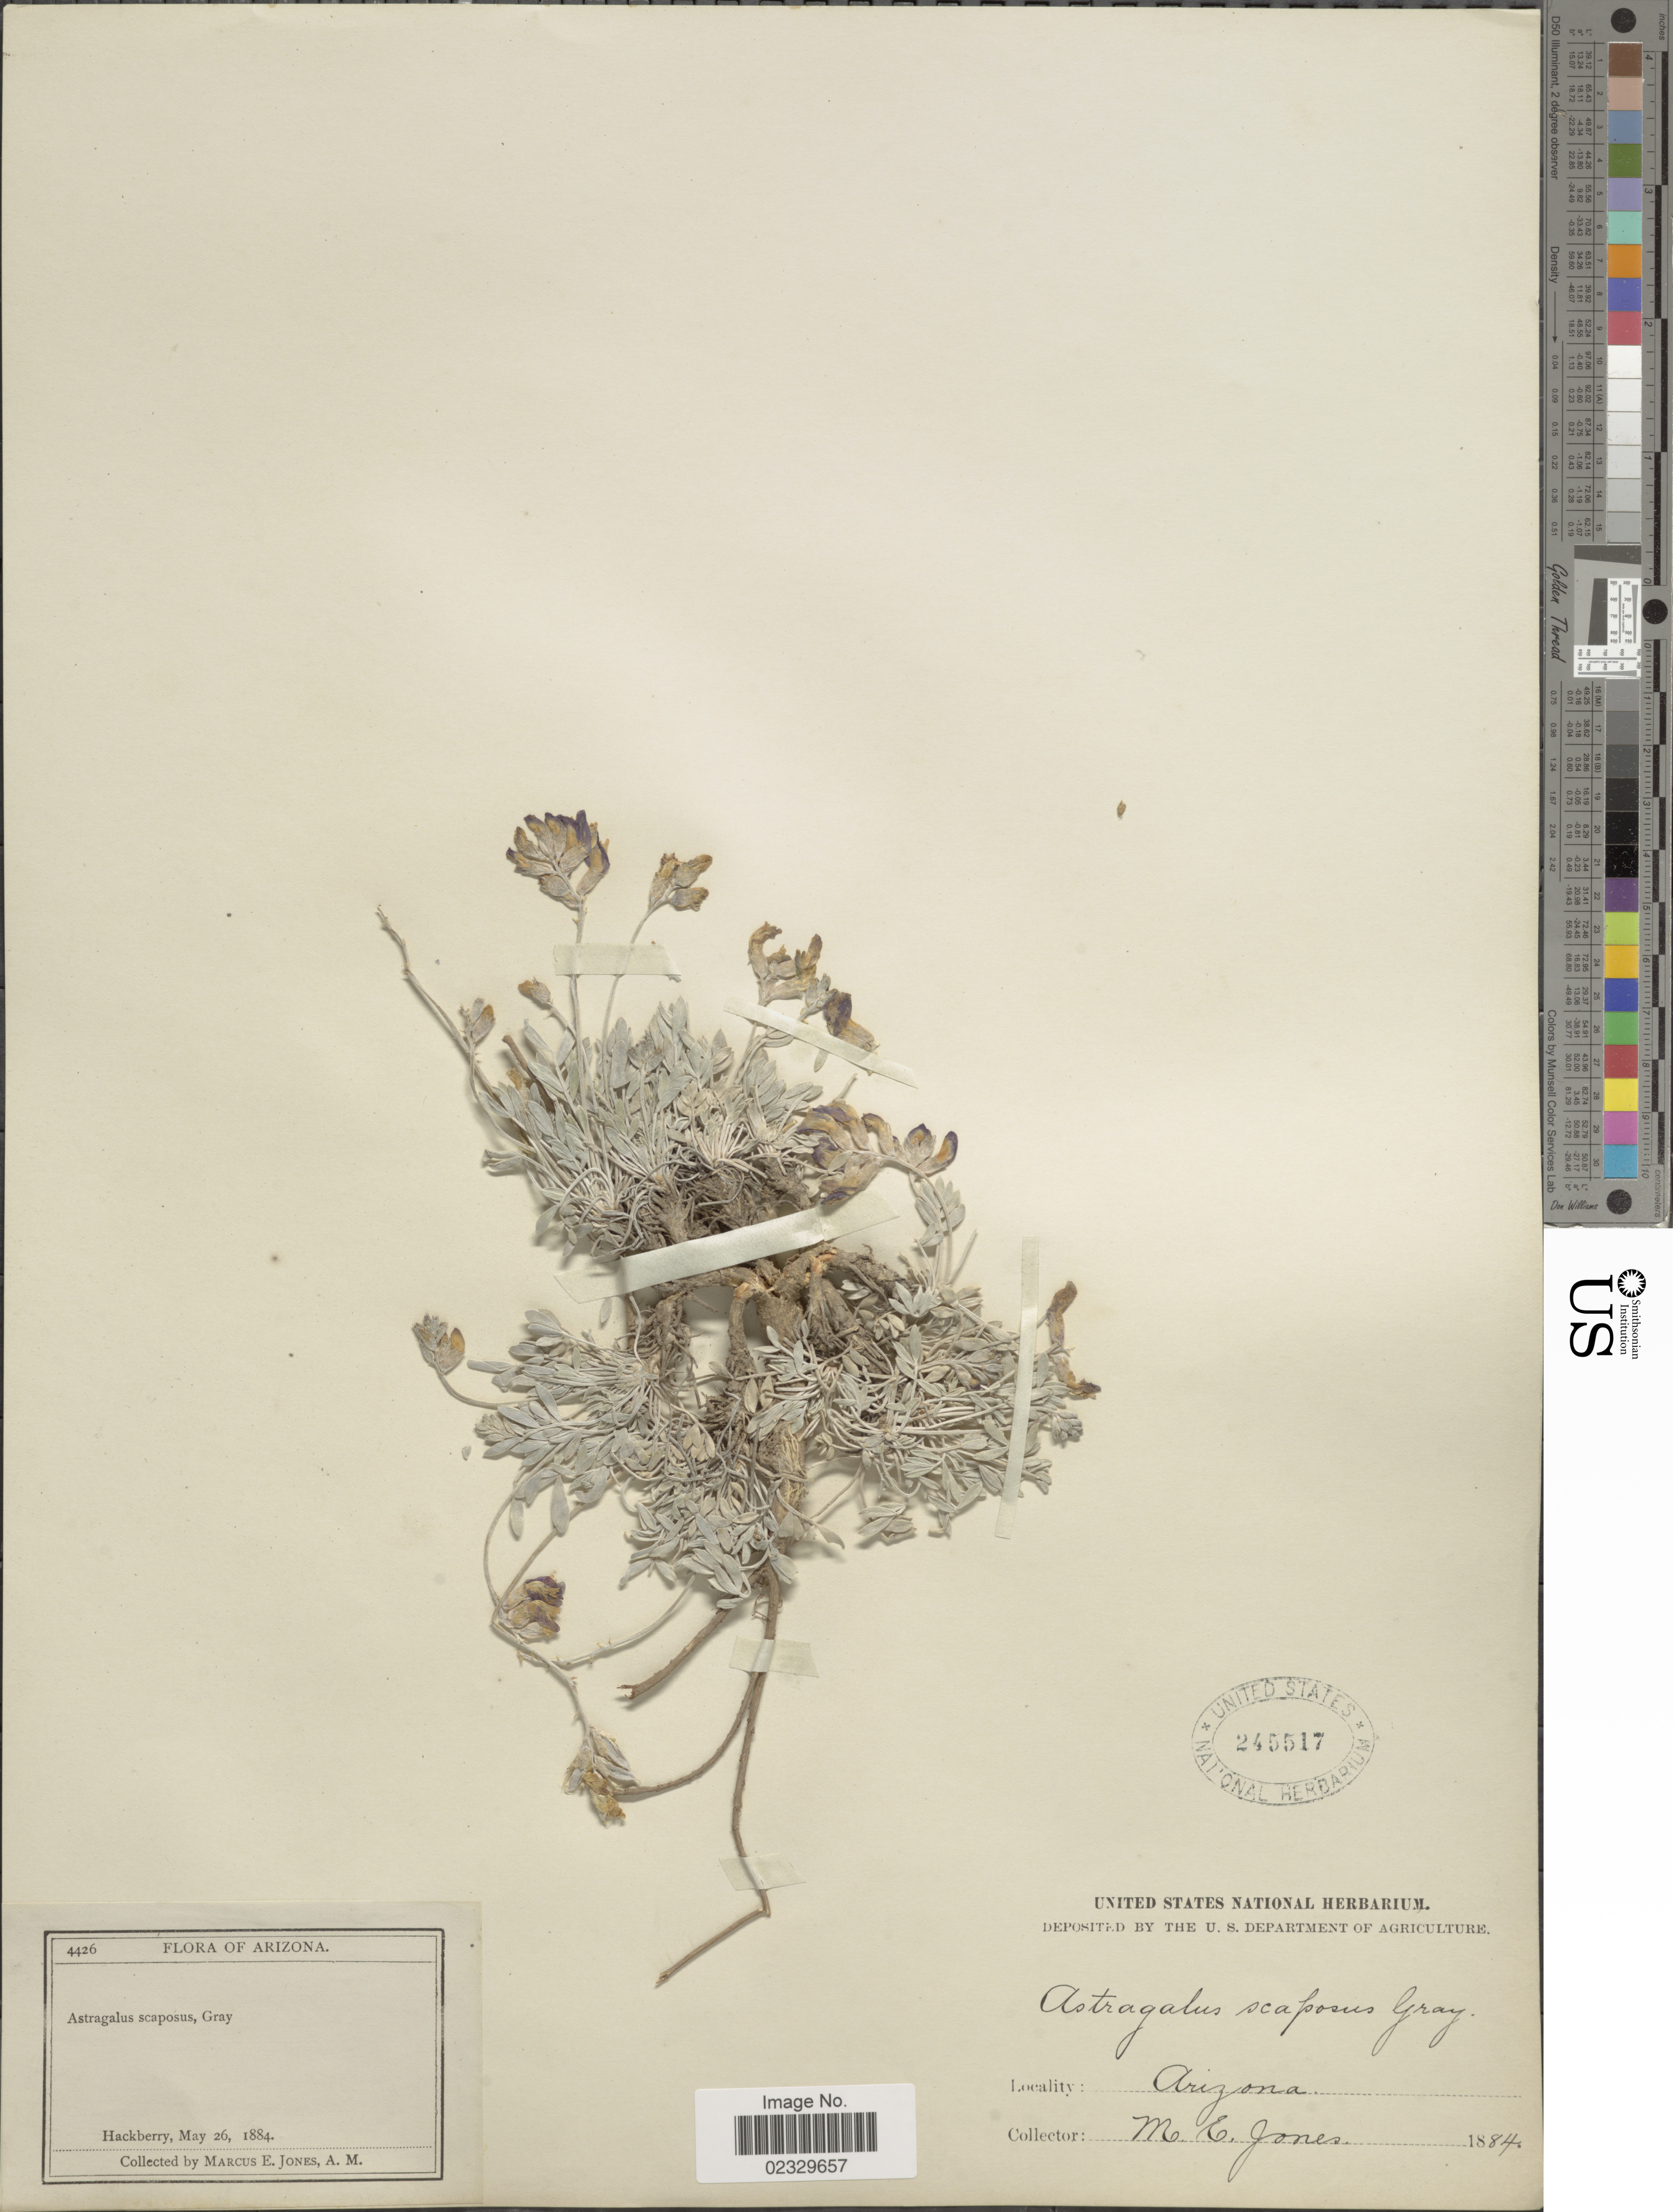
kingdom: Plantae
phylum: Tracheophyta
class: Magnoliopsida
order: Fabales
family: Fabaceae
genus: Astragalus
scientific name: Astragalus calycosus var. scaposus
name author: (A. Gray) M.E. Jones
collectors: M. E. Jones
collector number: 4426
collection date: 1884-05-26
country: United States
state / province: Arizona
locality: Hackberry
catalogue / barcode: US 245517